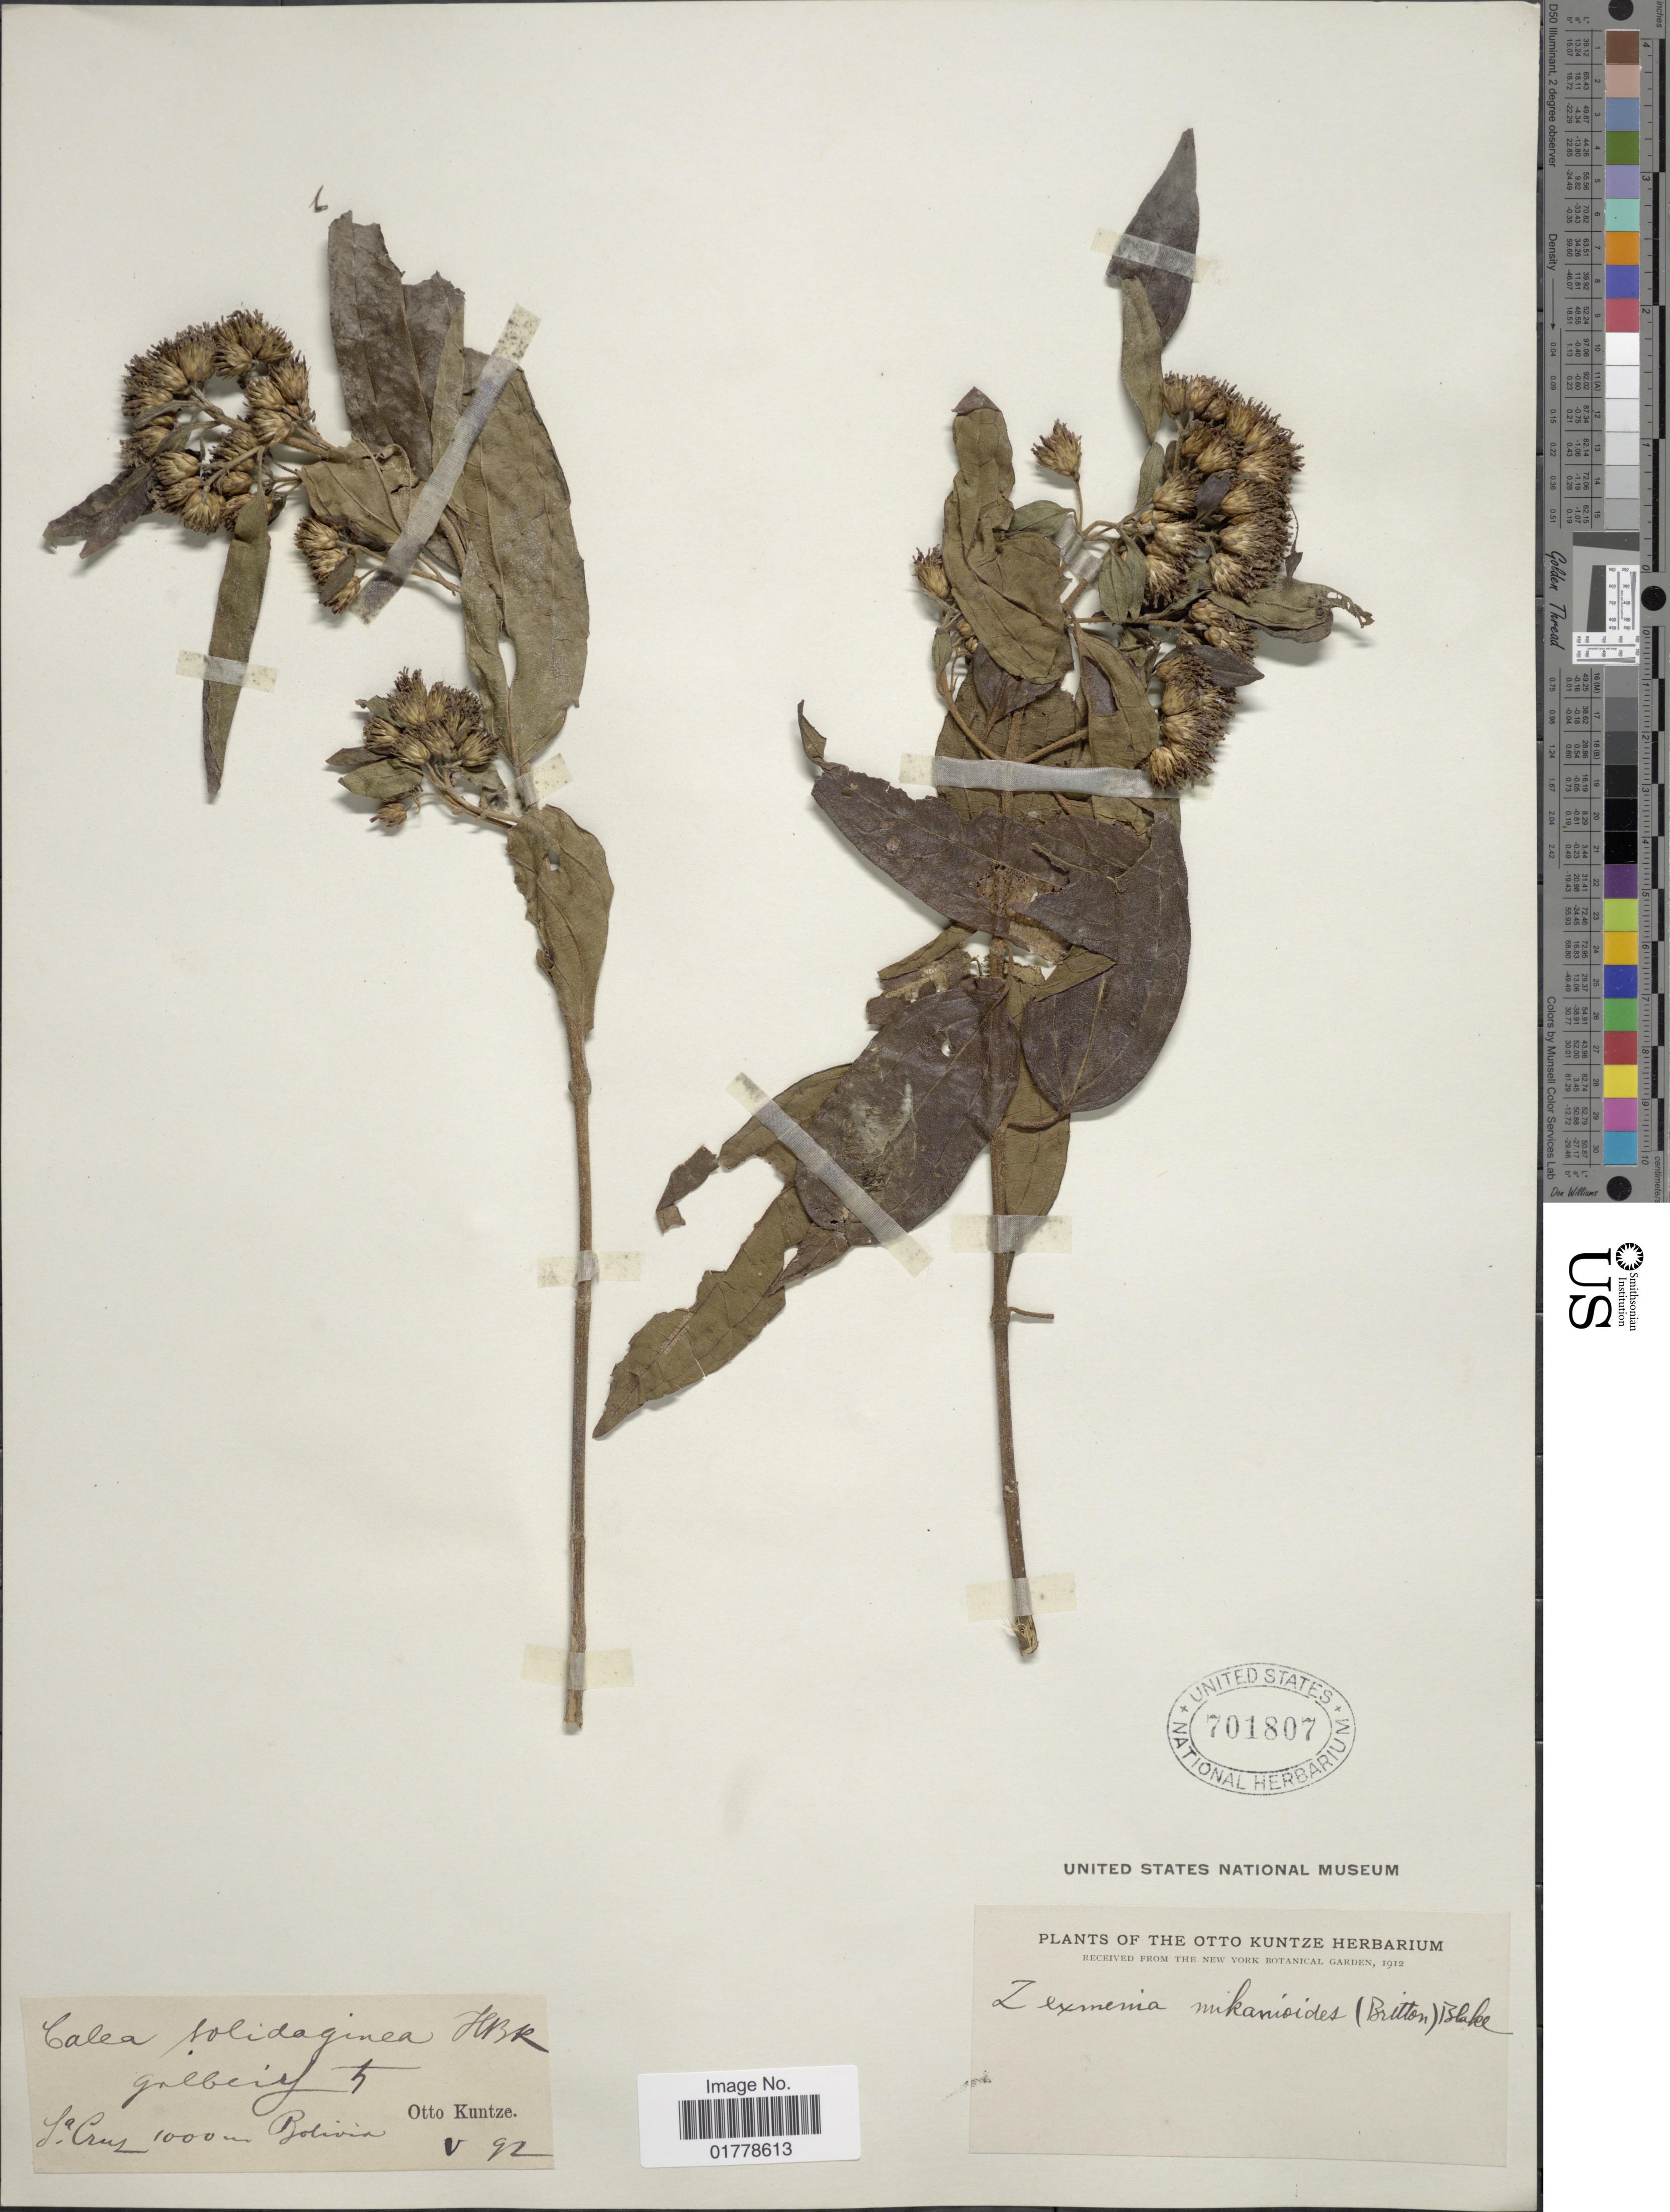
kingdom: Plantae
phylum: Tracheophyta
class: Magnoliopsida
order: Asterales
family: Asteraceae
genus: Oblivia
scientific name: Oblivia mikanioides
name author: (Britton) Strother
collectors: C.E.O. Kuntze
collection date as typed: Transcribed d/m/y: /5/92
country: Bolivia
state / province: Santa Cruz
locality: Sta Cruz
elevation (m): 1000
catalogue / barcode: US 701807